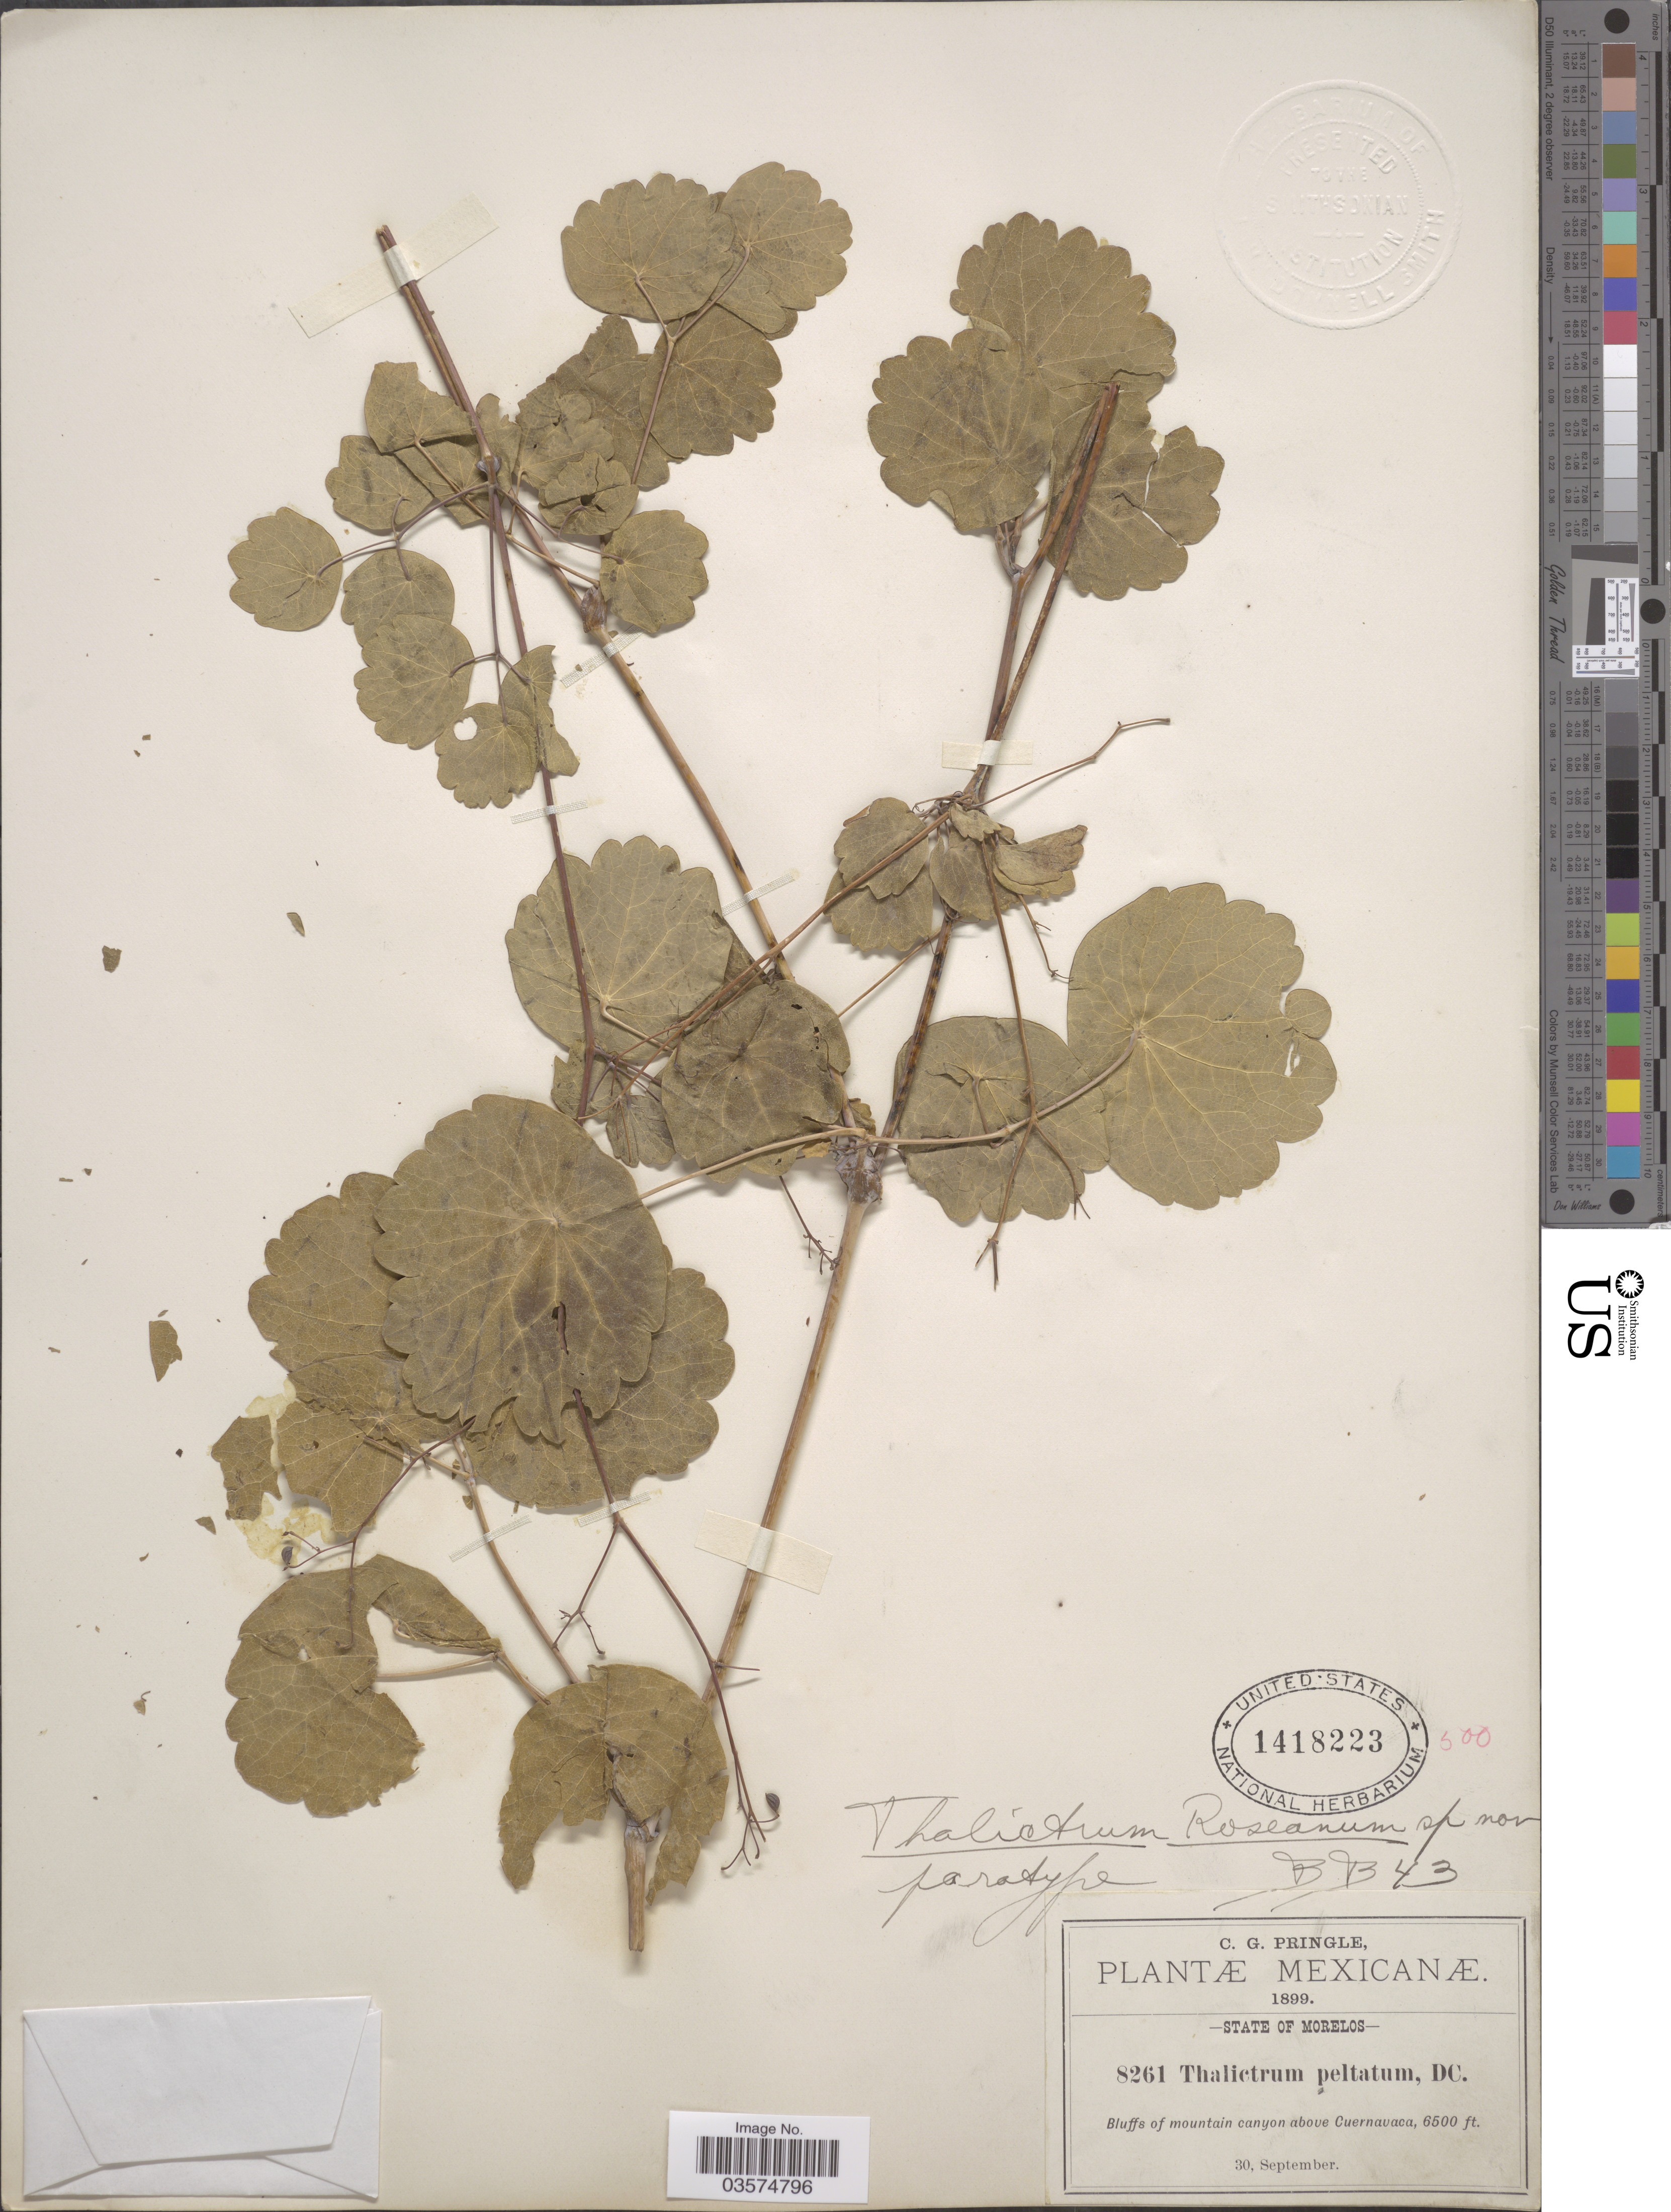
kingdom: Plantae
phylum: Tracheophyta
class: Magnoliopsida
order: Ranunculales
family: Ranunculaceae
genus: Thalictrum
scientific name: Thalictrum roseanum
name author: B. Boivin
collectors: C. G. Pringle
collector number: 8261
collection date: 1899-09-30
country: Mexico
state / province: Morelos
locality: Bluffs of mountain canyon above Cuenavaca.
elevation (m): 1981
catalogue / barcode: US 1418223